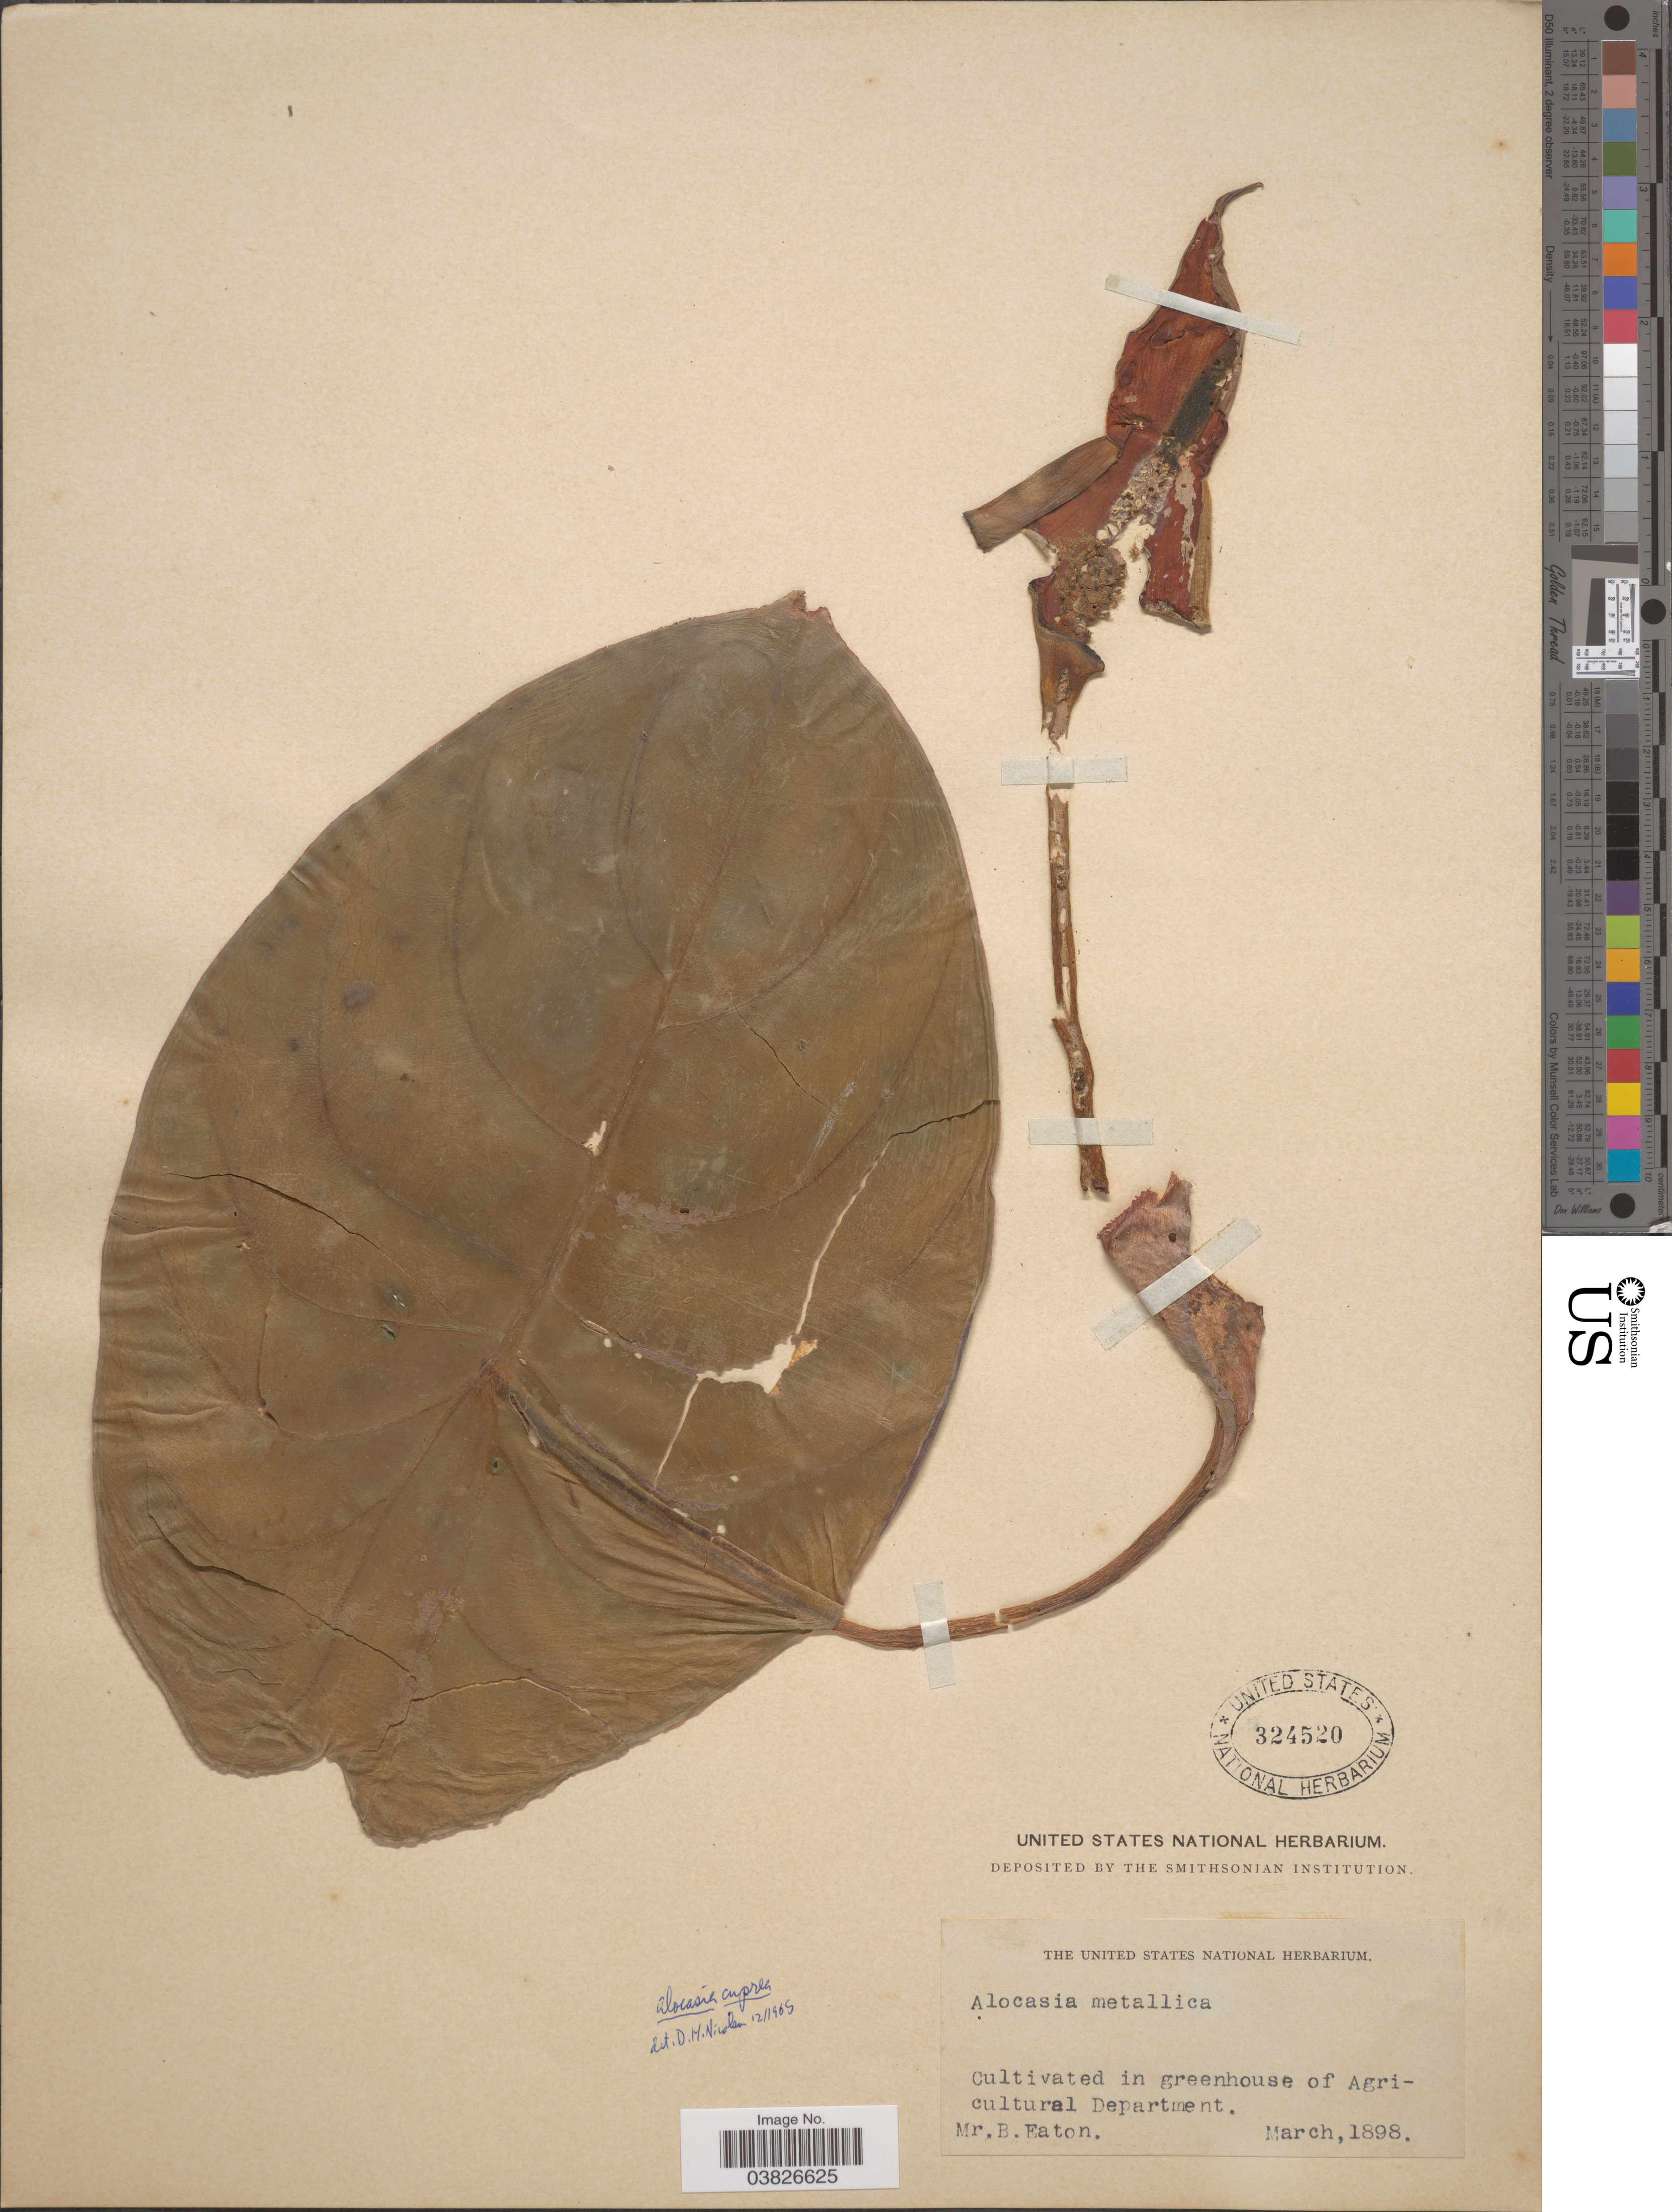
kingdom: Plantae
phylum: Tracheophyta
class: Liliopsida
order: Alismatales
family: Araceae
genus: Alocasia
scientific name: Alocasia cuprea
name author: K. Koch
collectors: B. Eaton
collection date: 1898-03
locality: In greenhouse of Agricultural Department.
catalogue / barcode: US 324520